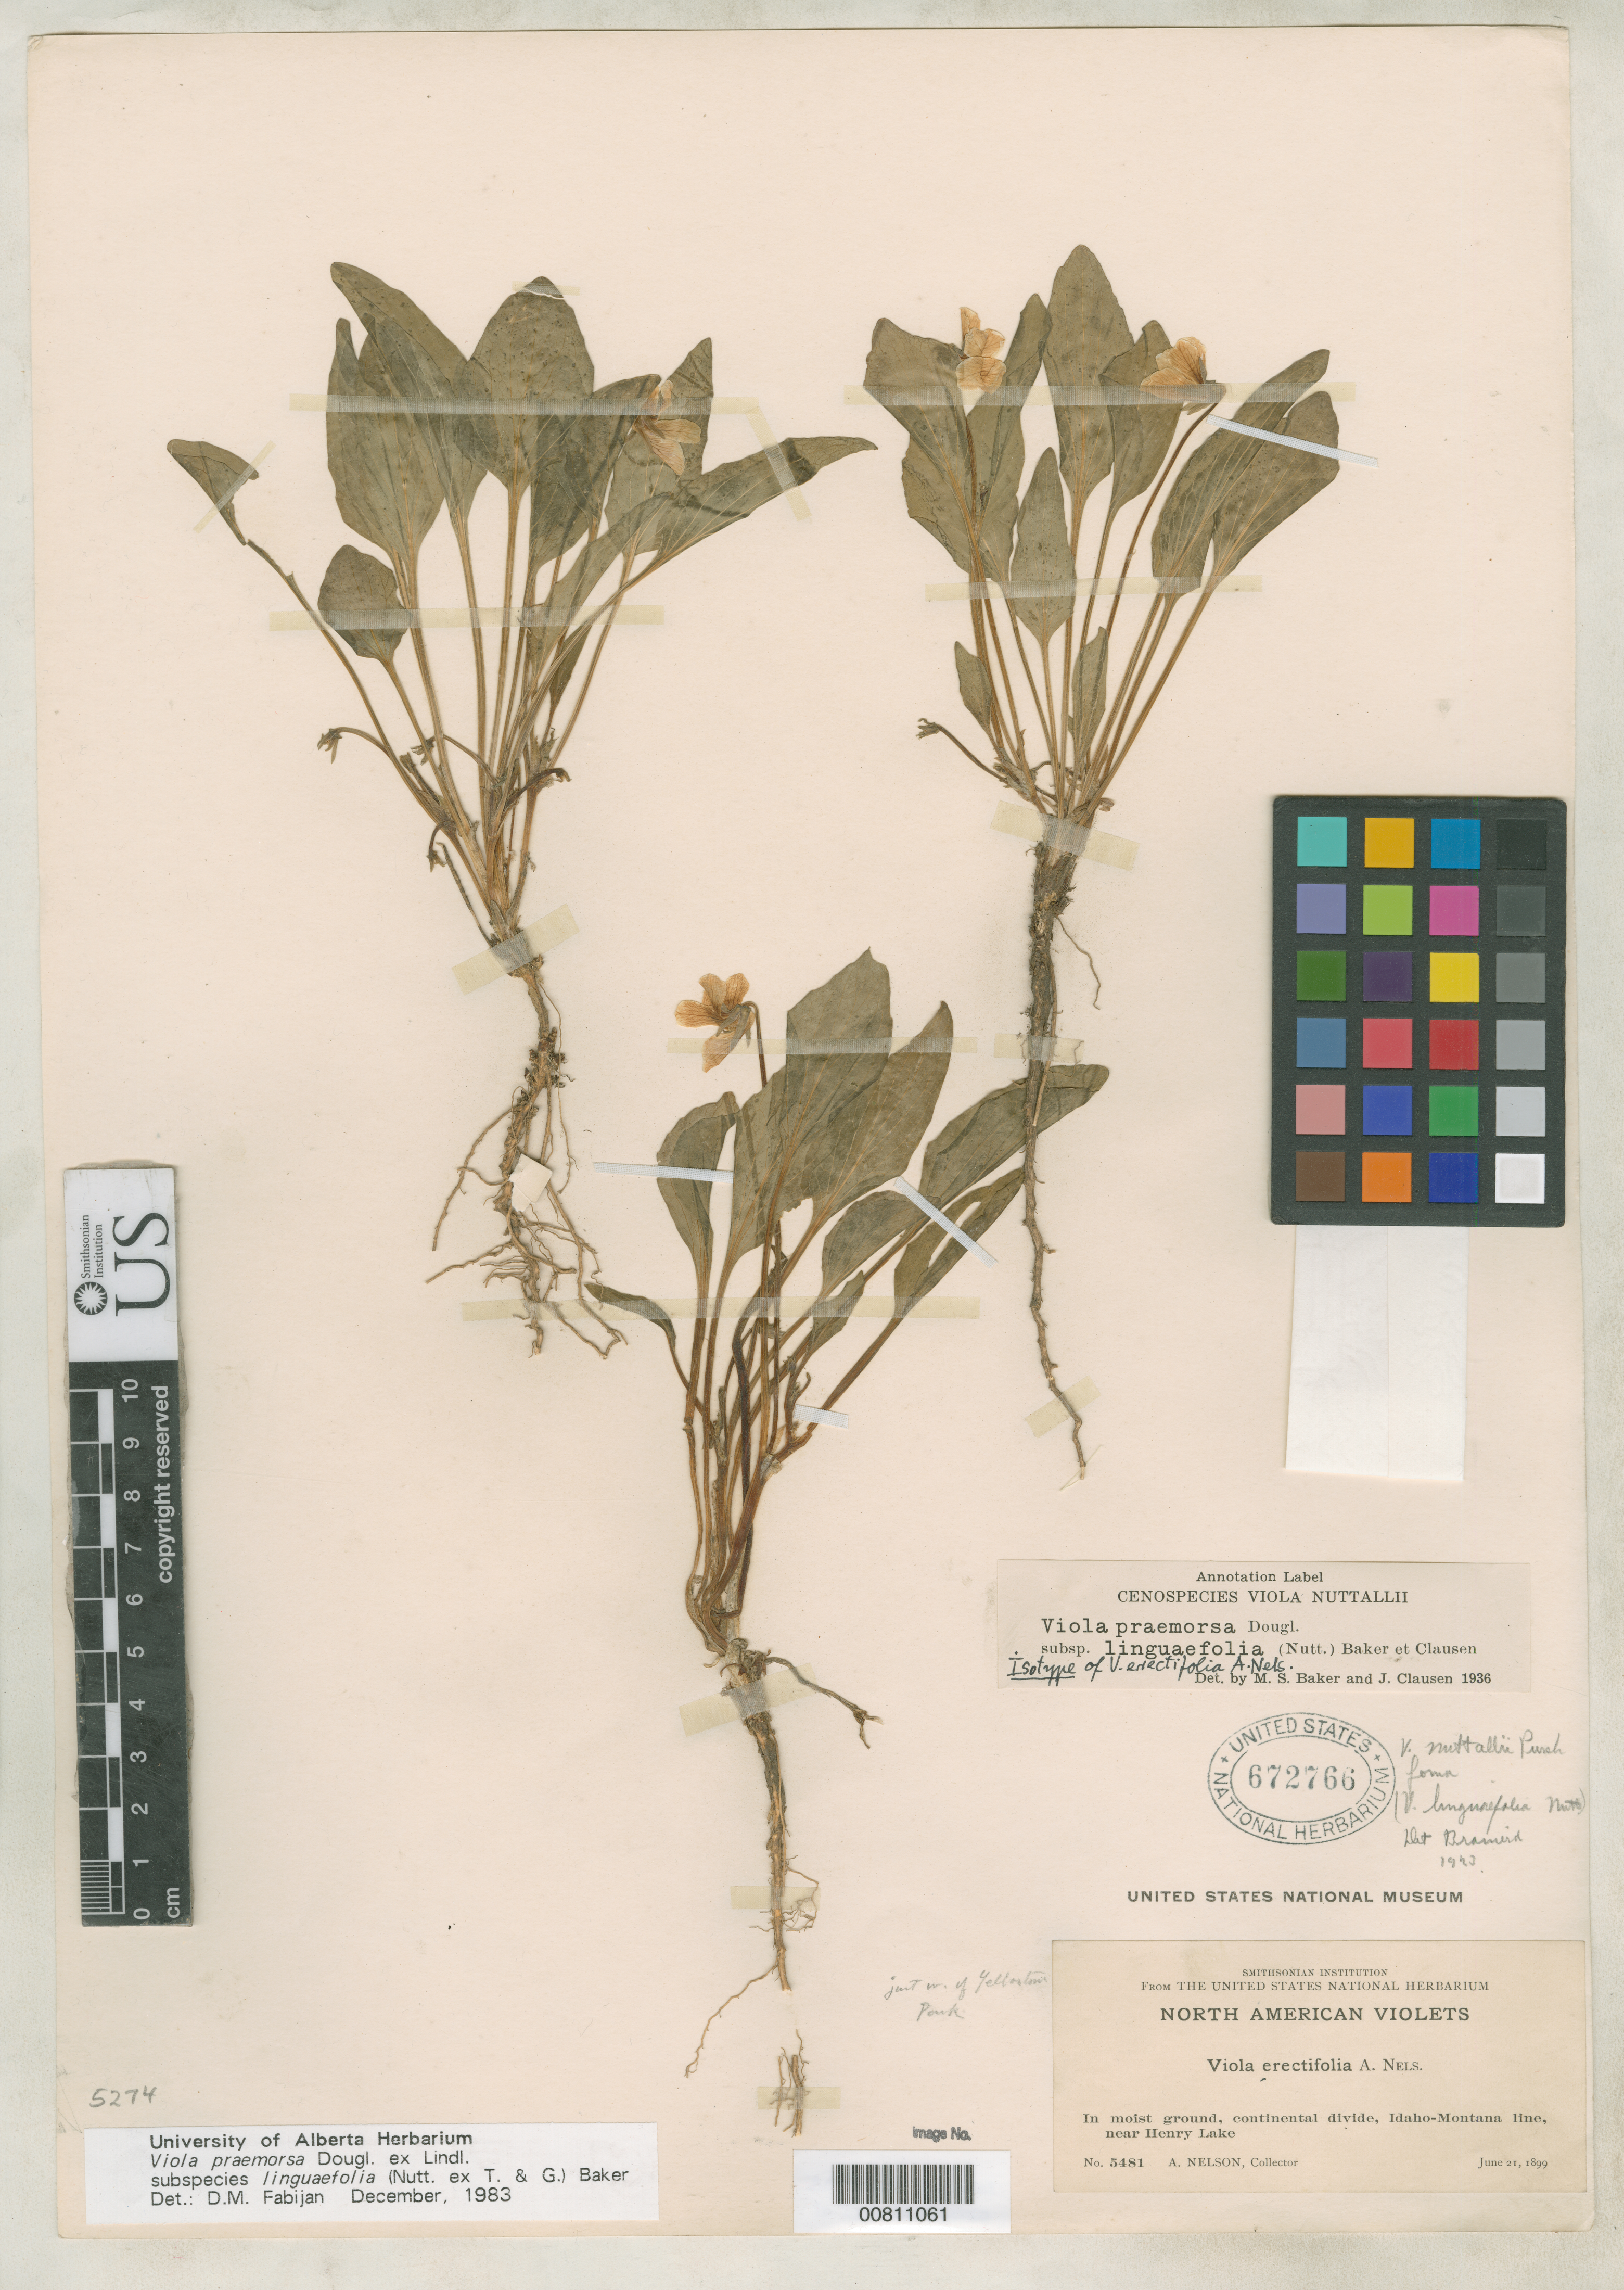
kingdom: Plantae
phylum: Tracheophyta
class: Magnoliopsida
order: Malpighiales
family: Violaceae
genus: Viola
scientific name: Viola erectifolia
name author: A. Nelson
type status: Isotype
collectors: A. Nelson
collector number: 5481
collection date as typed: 21 Jun 1899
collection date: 1899-06-21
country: United States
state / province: Idaho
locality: In moist ground, continental divide, Idaho-Montana line, near Henry Lake.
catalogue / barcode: US 672766